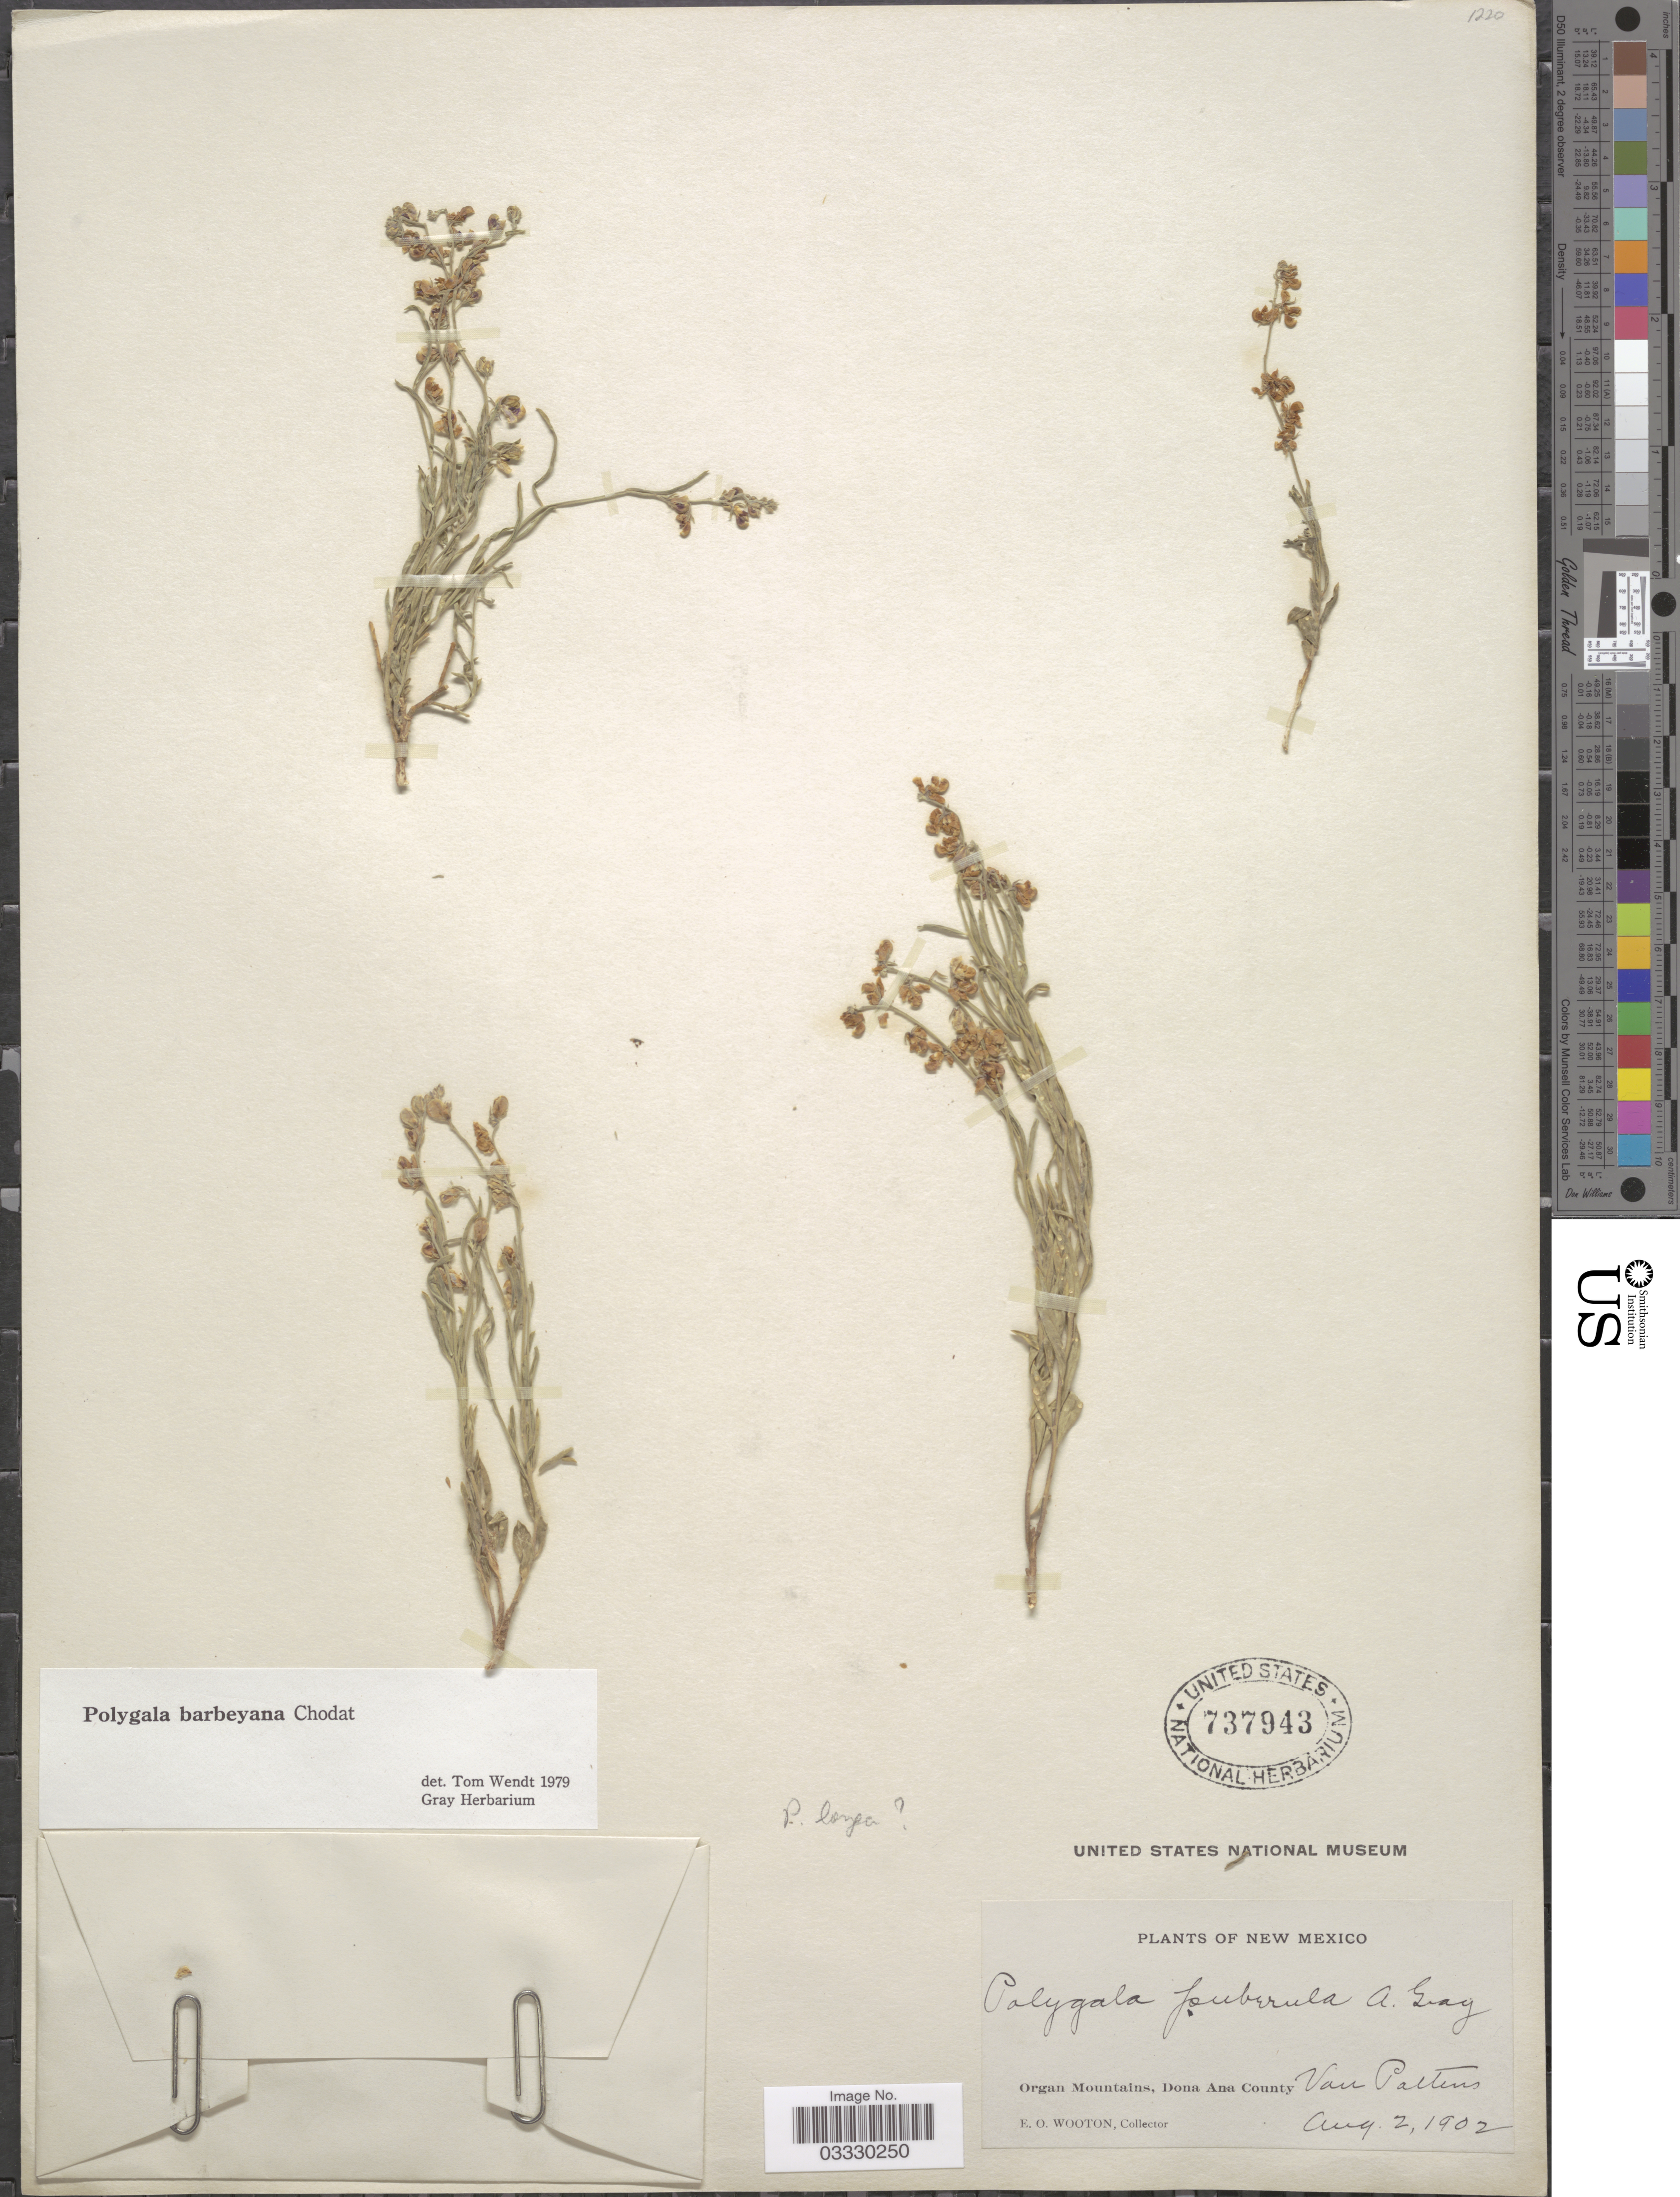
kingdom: Plantae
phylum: Tracheophyta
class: Magnoliopsida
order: Fabales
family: Polygalaceae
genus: Hebecarpa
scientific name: Hebecarpa barbeyana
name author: (Chodat) J.R. Abbott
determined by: Strong, Mark T., (BOT), Smithsonian Institution - National Museum of Natural History (UNITED STATES)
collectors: E. O. Wooton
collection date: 1902-08-02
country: United States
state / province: New Mexico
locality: Organ Mountains, Dona Ana County Van Pattens.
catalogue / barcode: US 737943